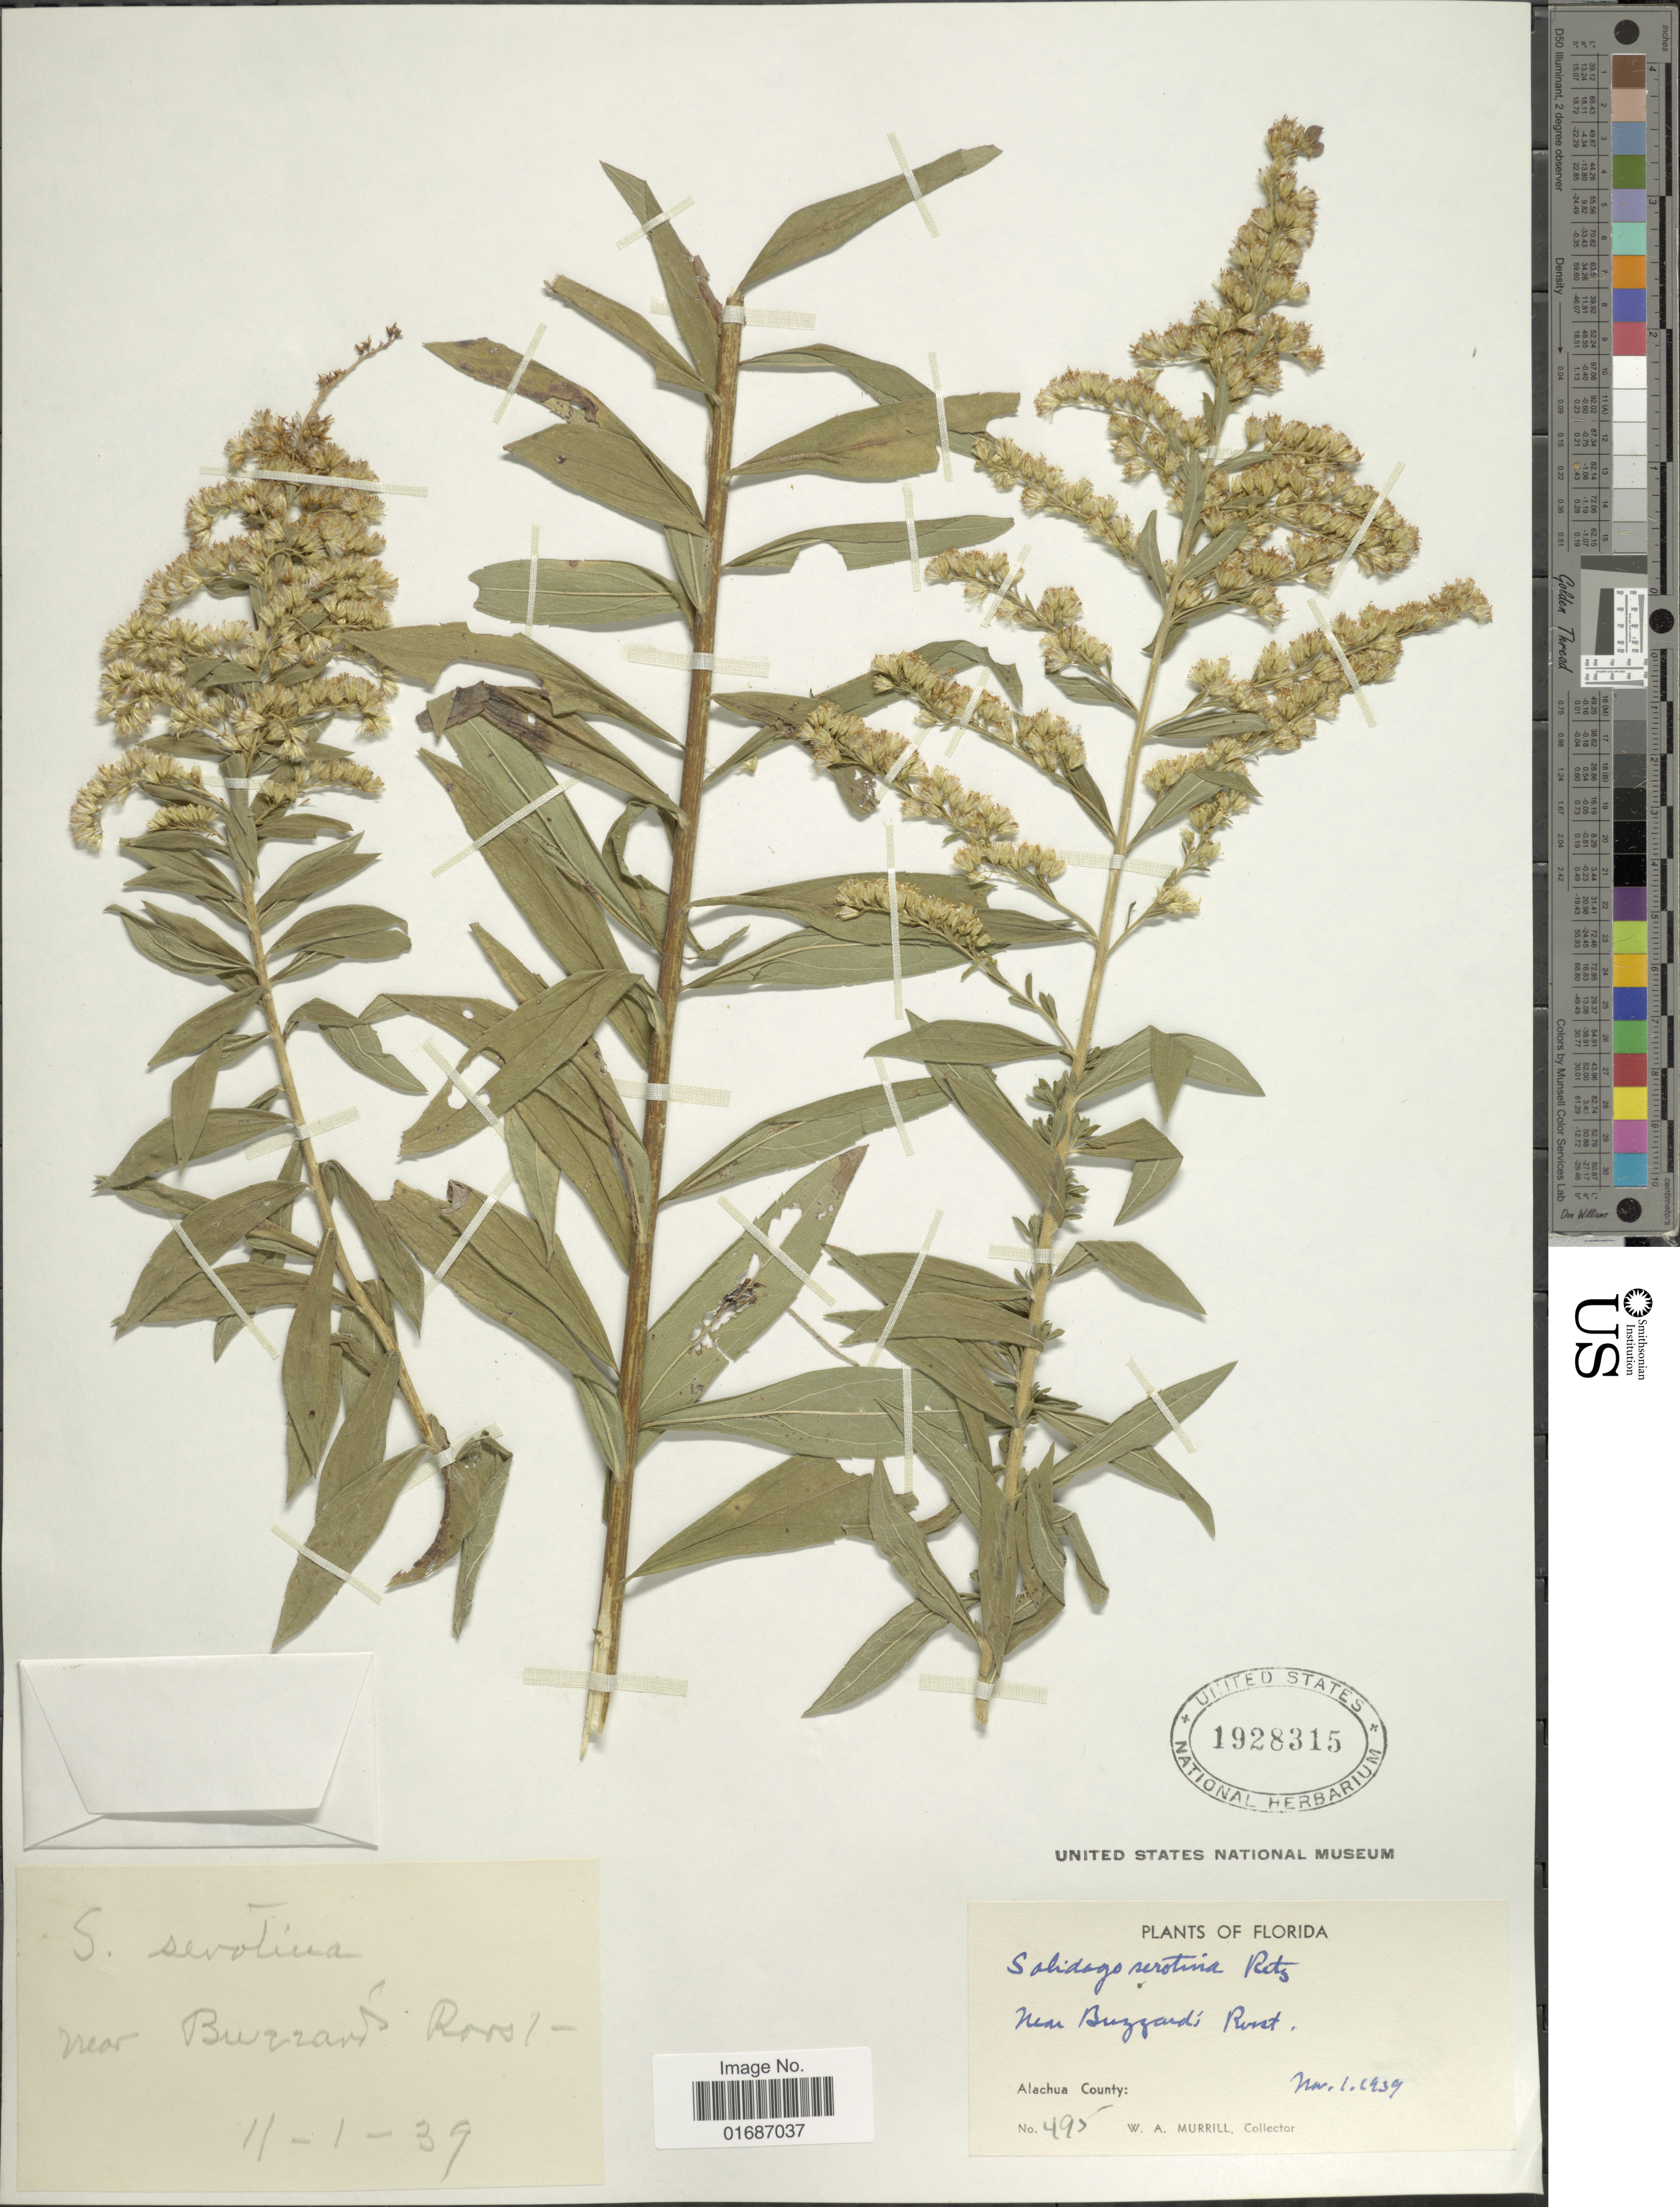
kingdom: Plantae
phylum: Tracheophyta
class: Magnoliopsida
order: Asterales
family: Asteraceae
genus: Solidago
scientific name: Solidago gigantea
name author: Aiton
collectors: W. A. Murrill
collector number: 495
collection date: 1939-11-01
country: United States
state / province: Florida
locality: Near Buzzardi Roost, Alachua County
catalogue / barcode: US 1928315